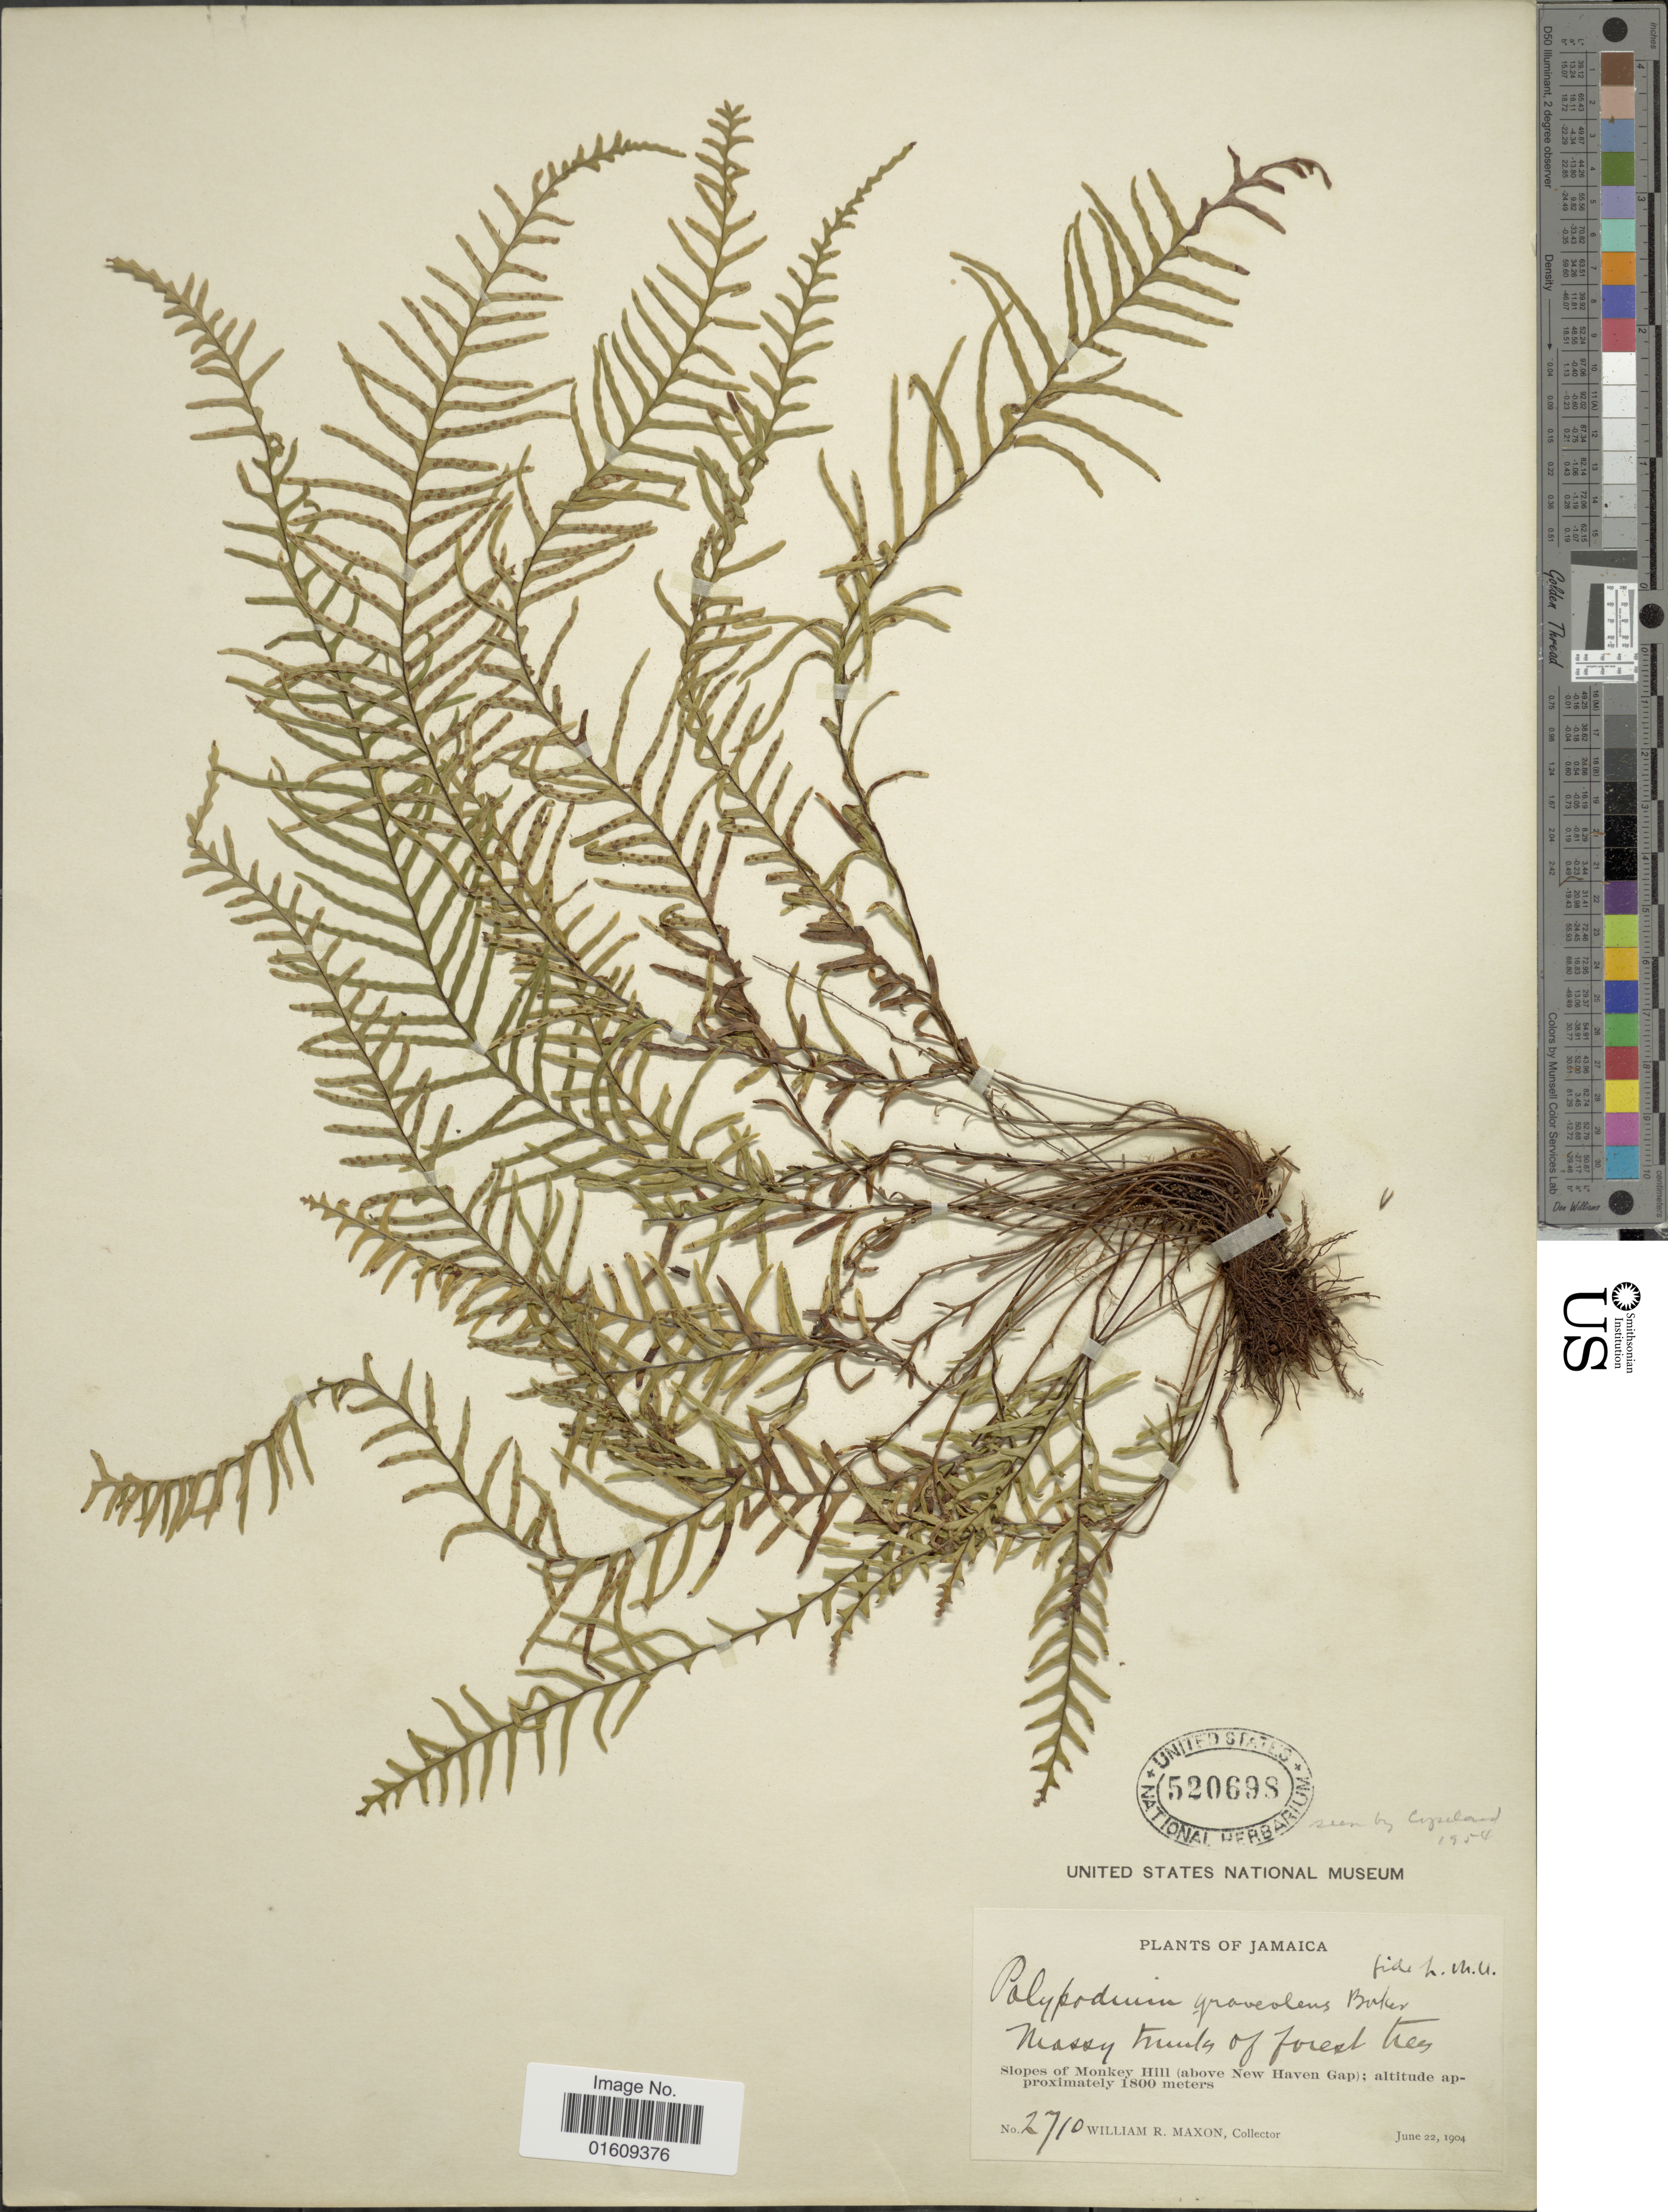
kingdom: Plantae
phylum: Tracheophyta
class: Polypodiopsida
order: Polypodiales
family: Polypodiaceae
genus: Ceradenia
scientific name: Ceradenia capillaris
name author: (Desv.) L.E. Bishop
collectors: W. R. Maxon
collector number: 2710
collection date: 1904-06-22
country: Jamaica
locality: Jamaica, slopes of Monkey Hill (above New Haven Gap).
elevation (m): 1800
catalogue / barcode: US 520698